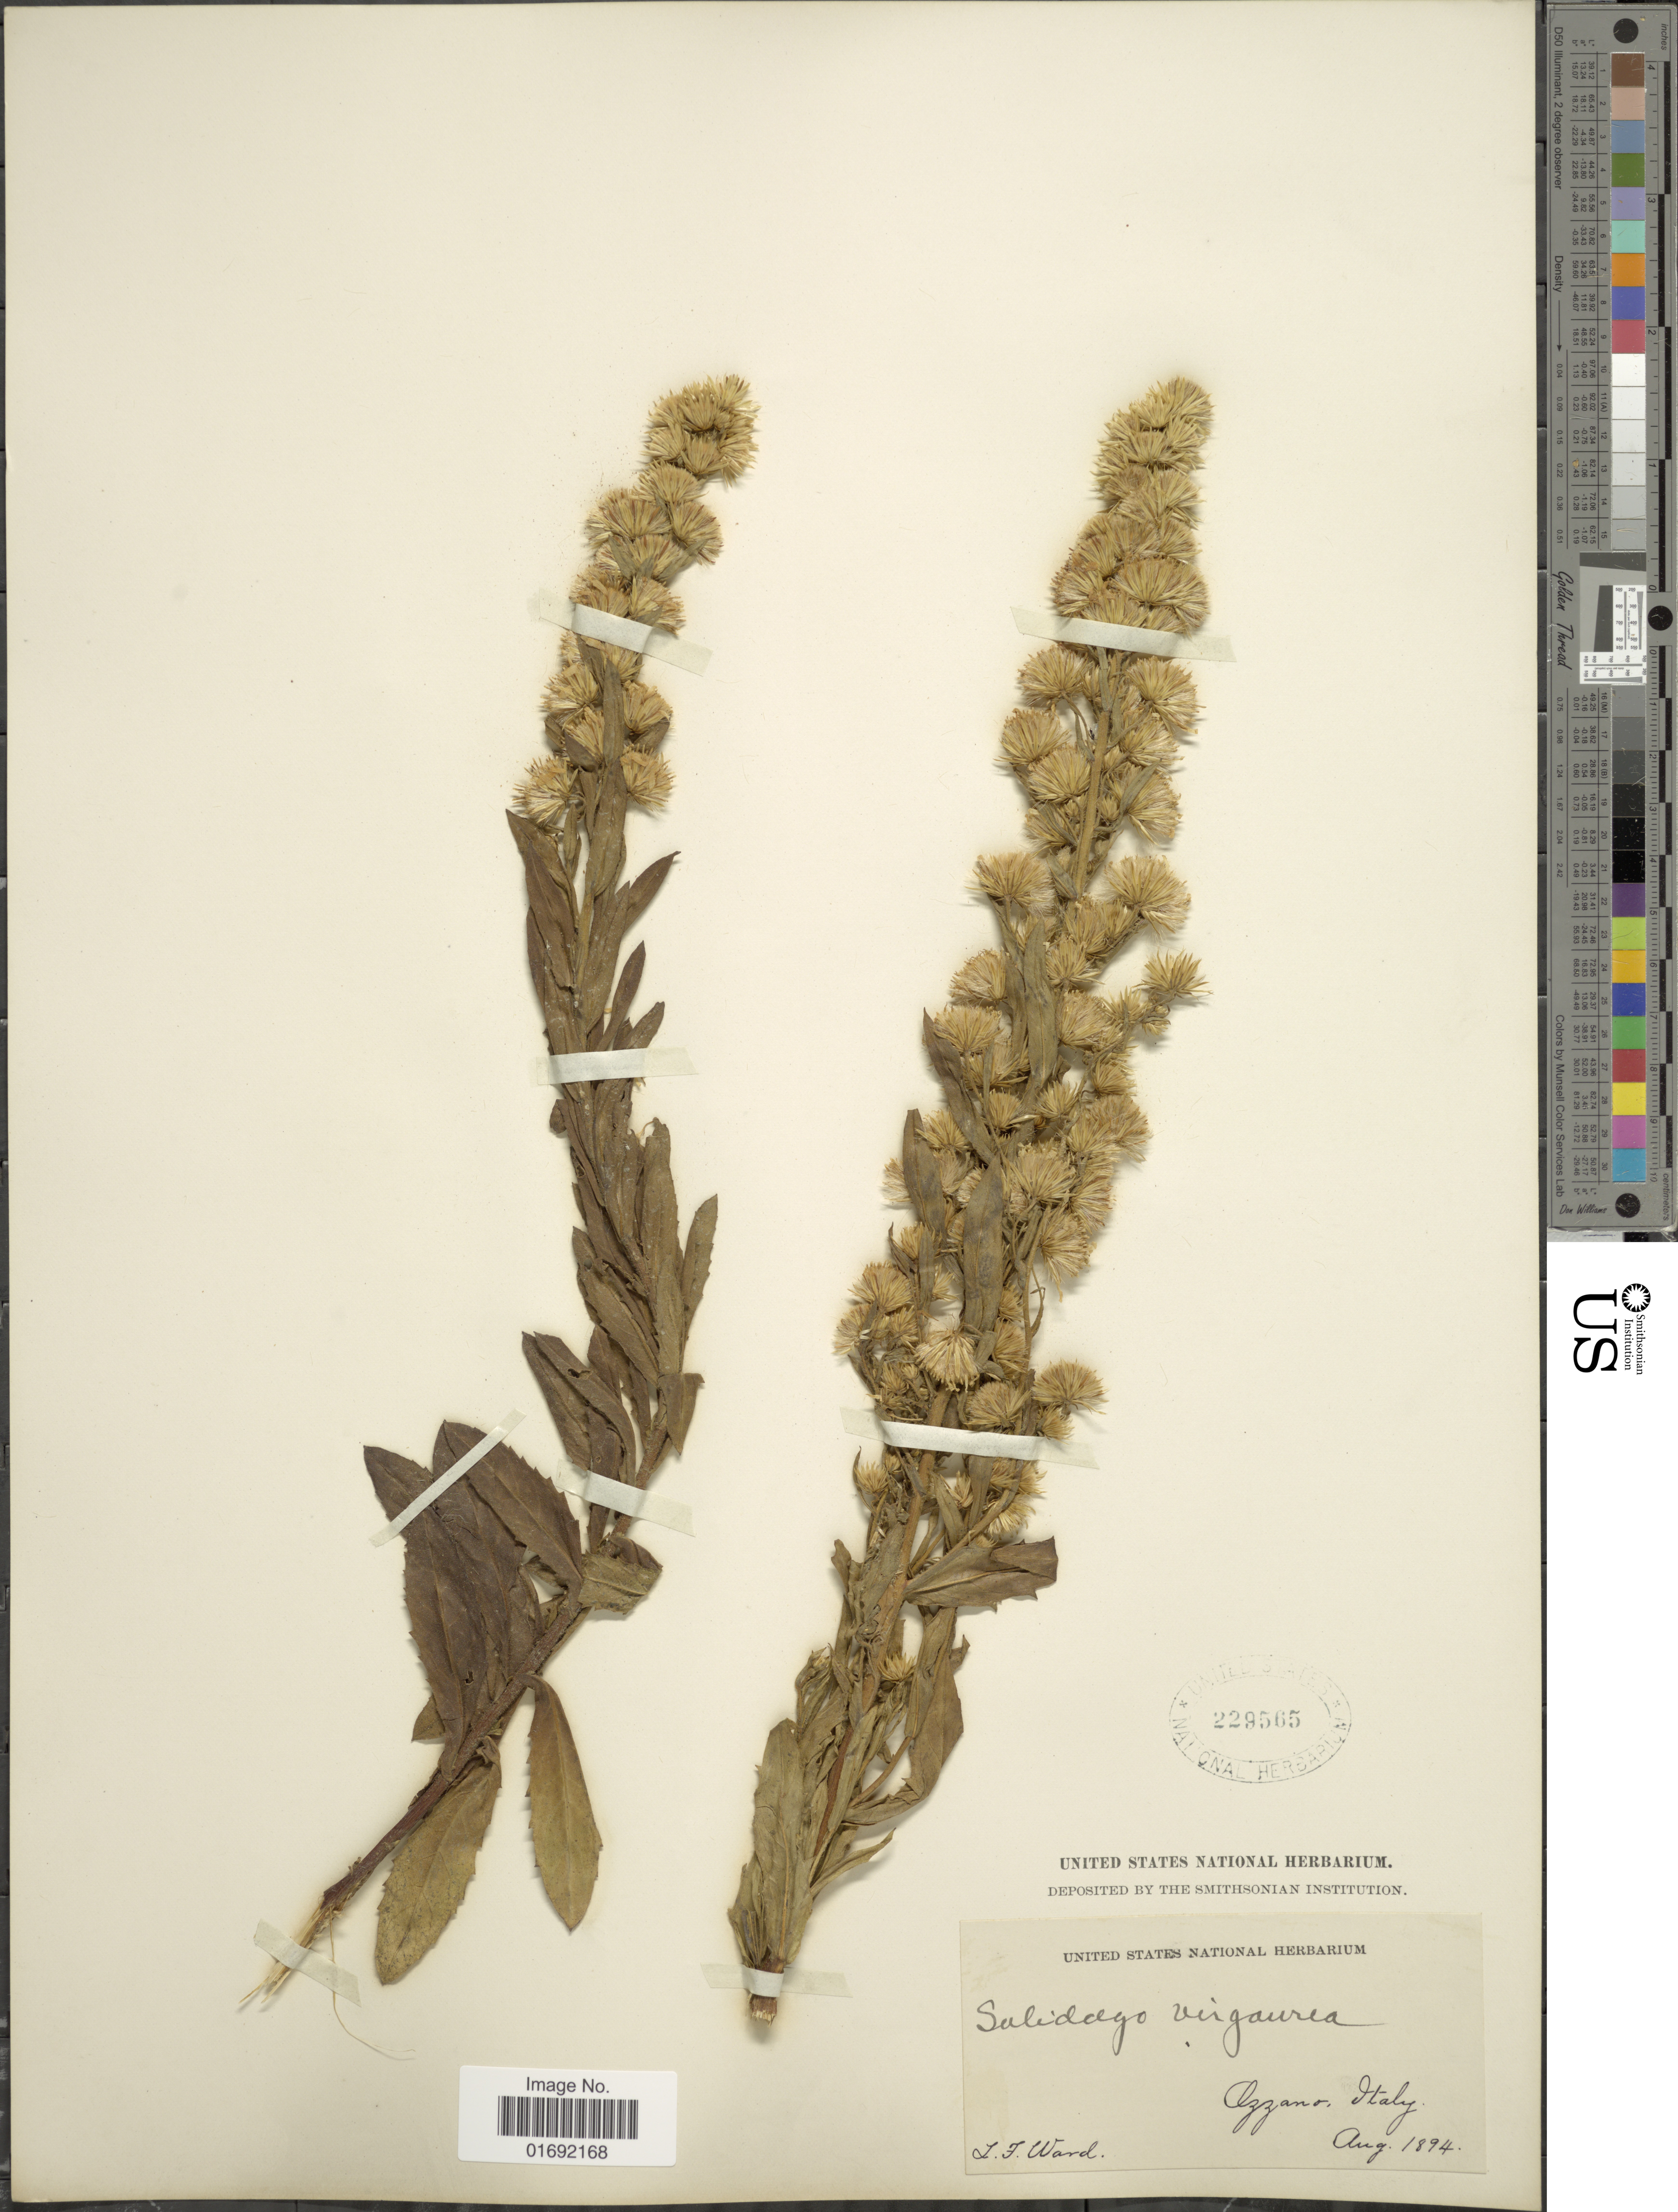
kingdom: Plantae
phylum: Tracheophyta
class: Magnoliopsida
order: Asterales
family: Asteraceae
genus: Solidago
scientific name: Solidago virgaurea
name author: L.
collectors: L. Ward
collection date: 1894-08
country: Italy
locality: Azzano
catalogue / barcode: US 229565